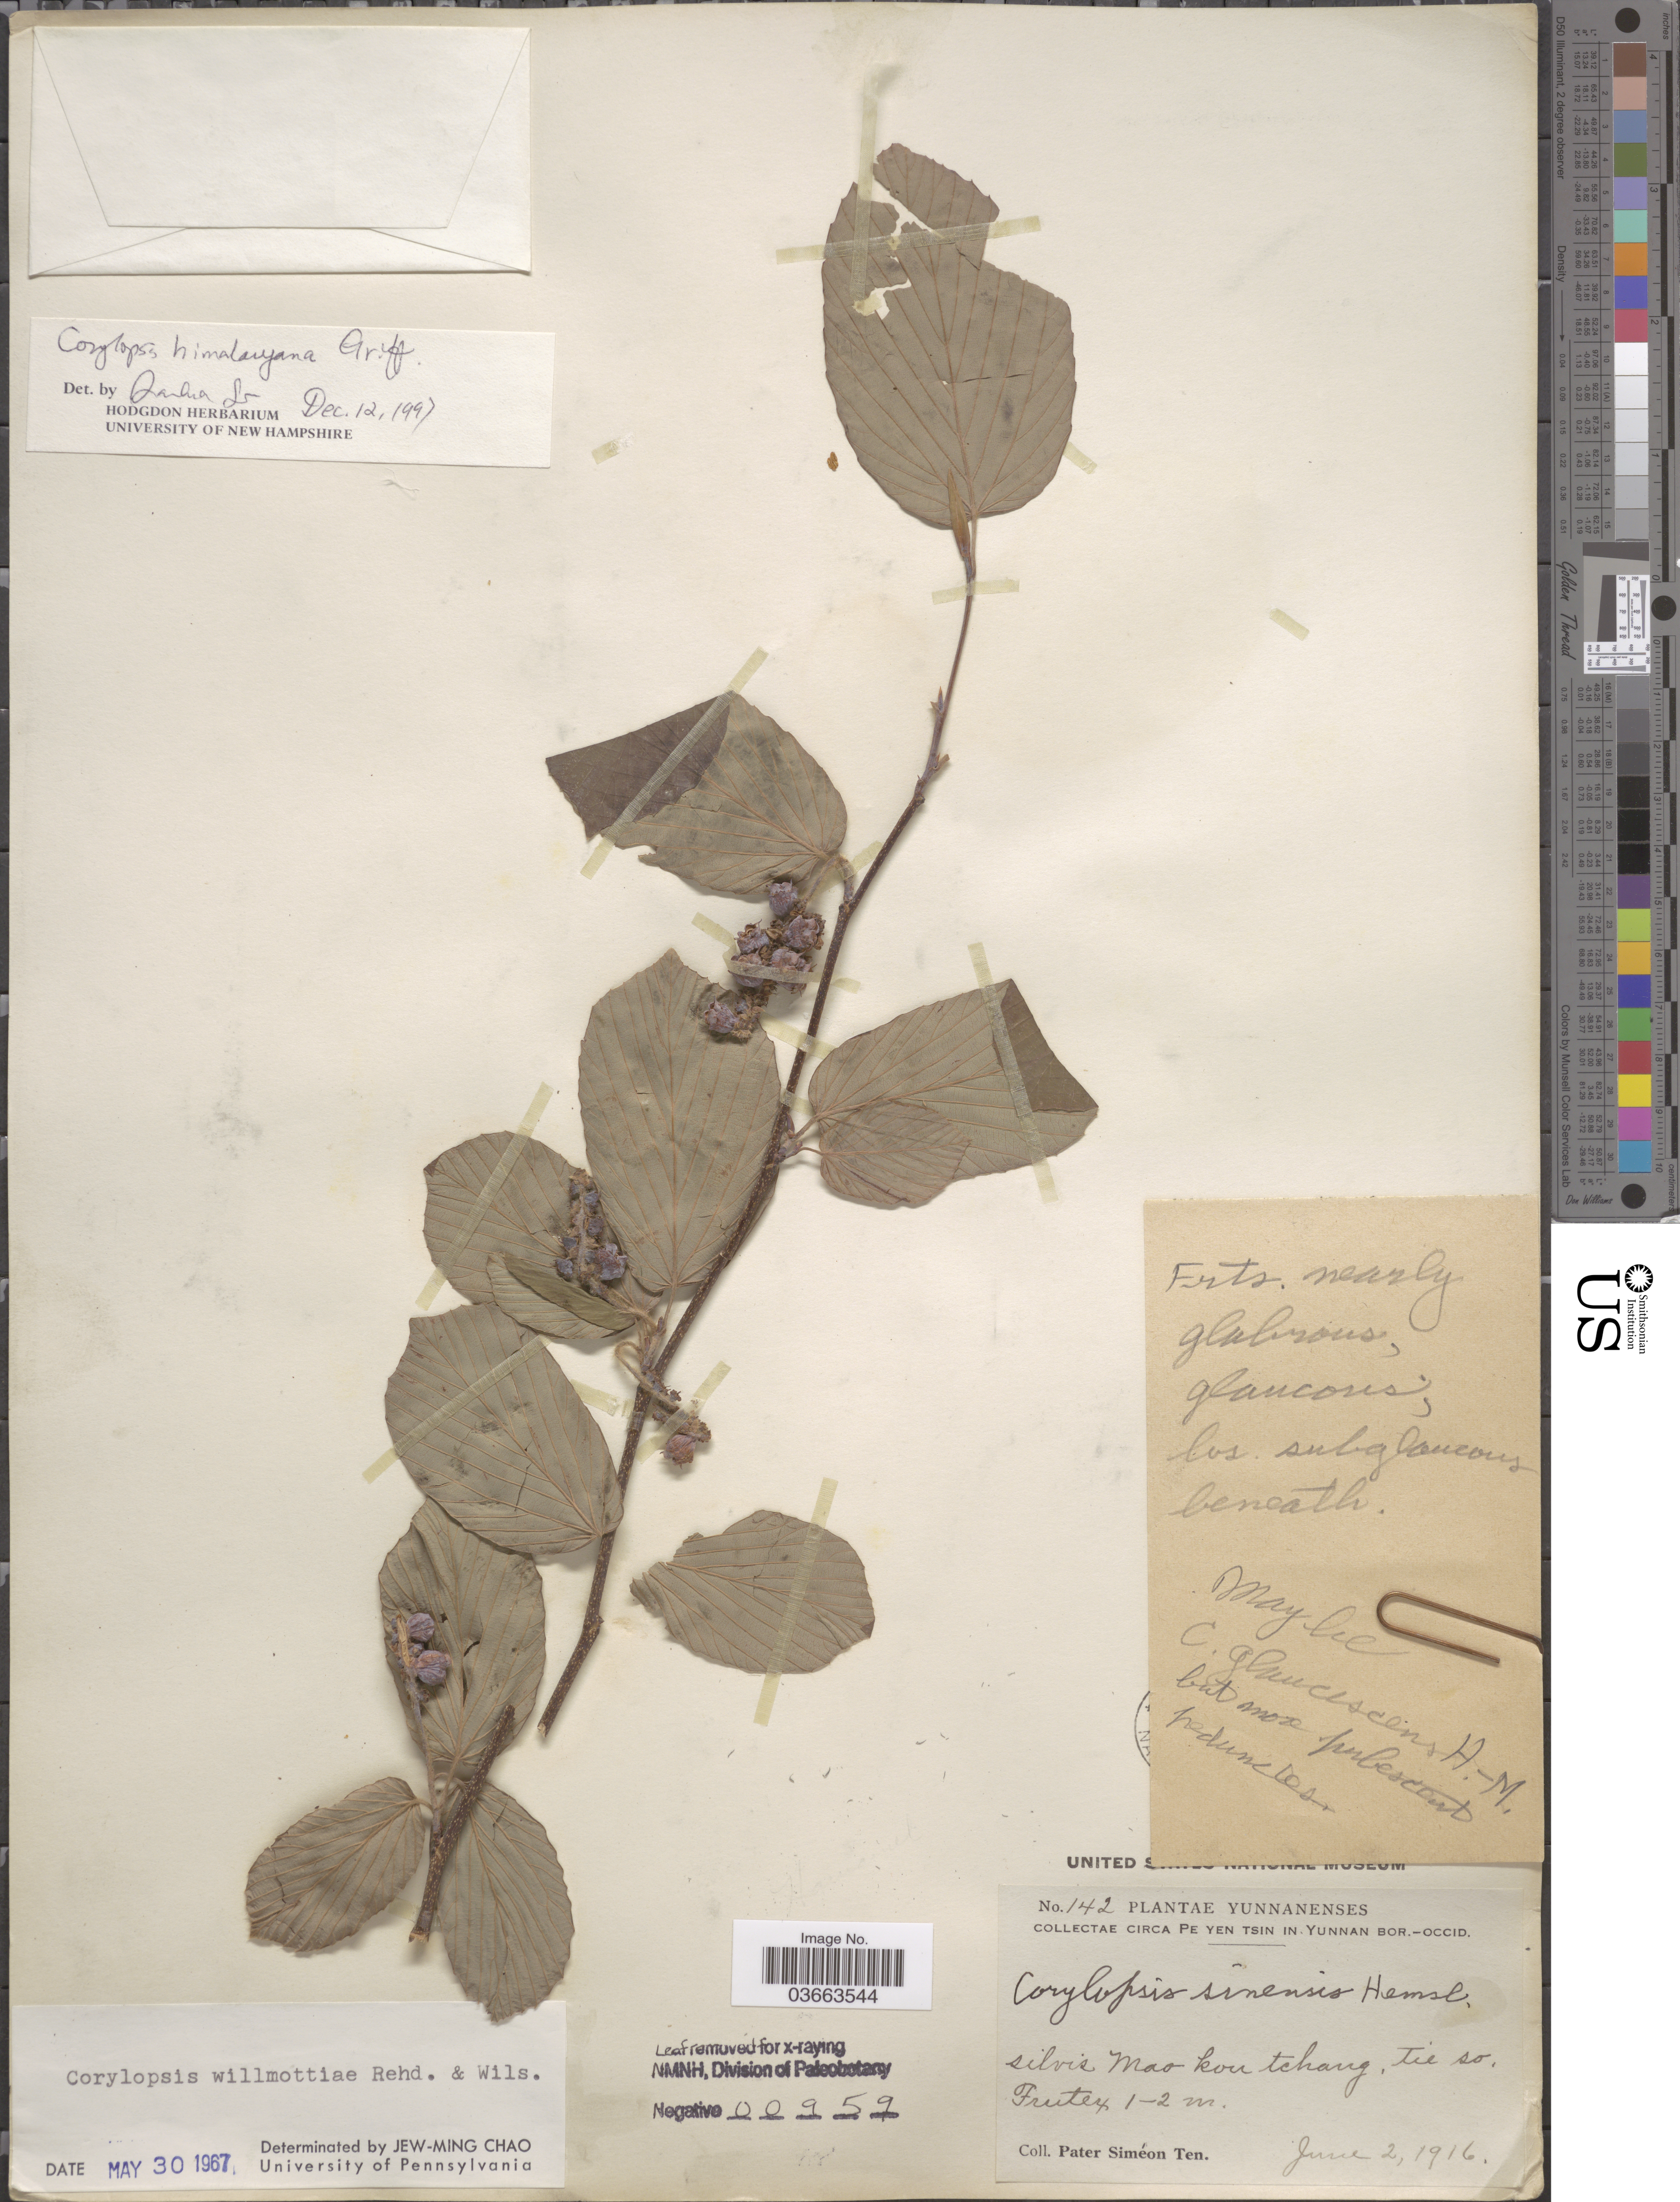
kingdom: Plantae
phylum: Tracheophyta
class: Magnoliopsida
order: Saxifragales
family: Hamamelidaceae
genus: Corylopsis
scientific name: Corylopsis himalayana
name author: Griff.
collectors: P. S. Ten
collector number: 142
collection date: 1916-06-02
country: China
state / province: Yunnan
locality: Circa Pe Yen Tsin in Yunnan bor.-occid. Silvis Mao kou tchang, Tie so Frutex.?